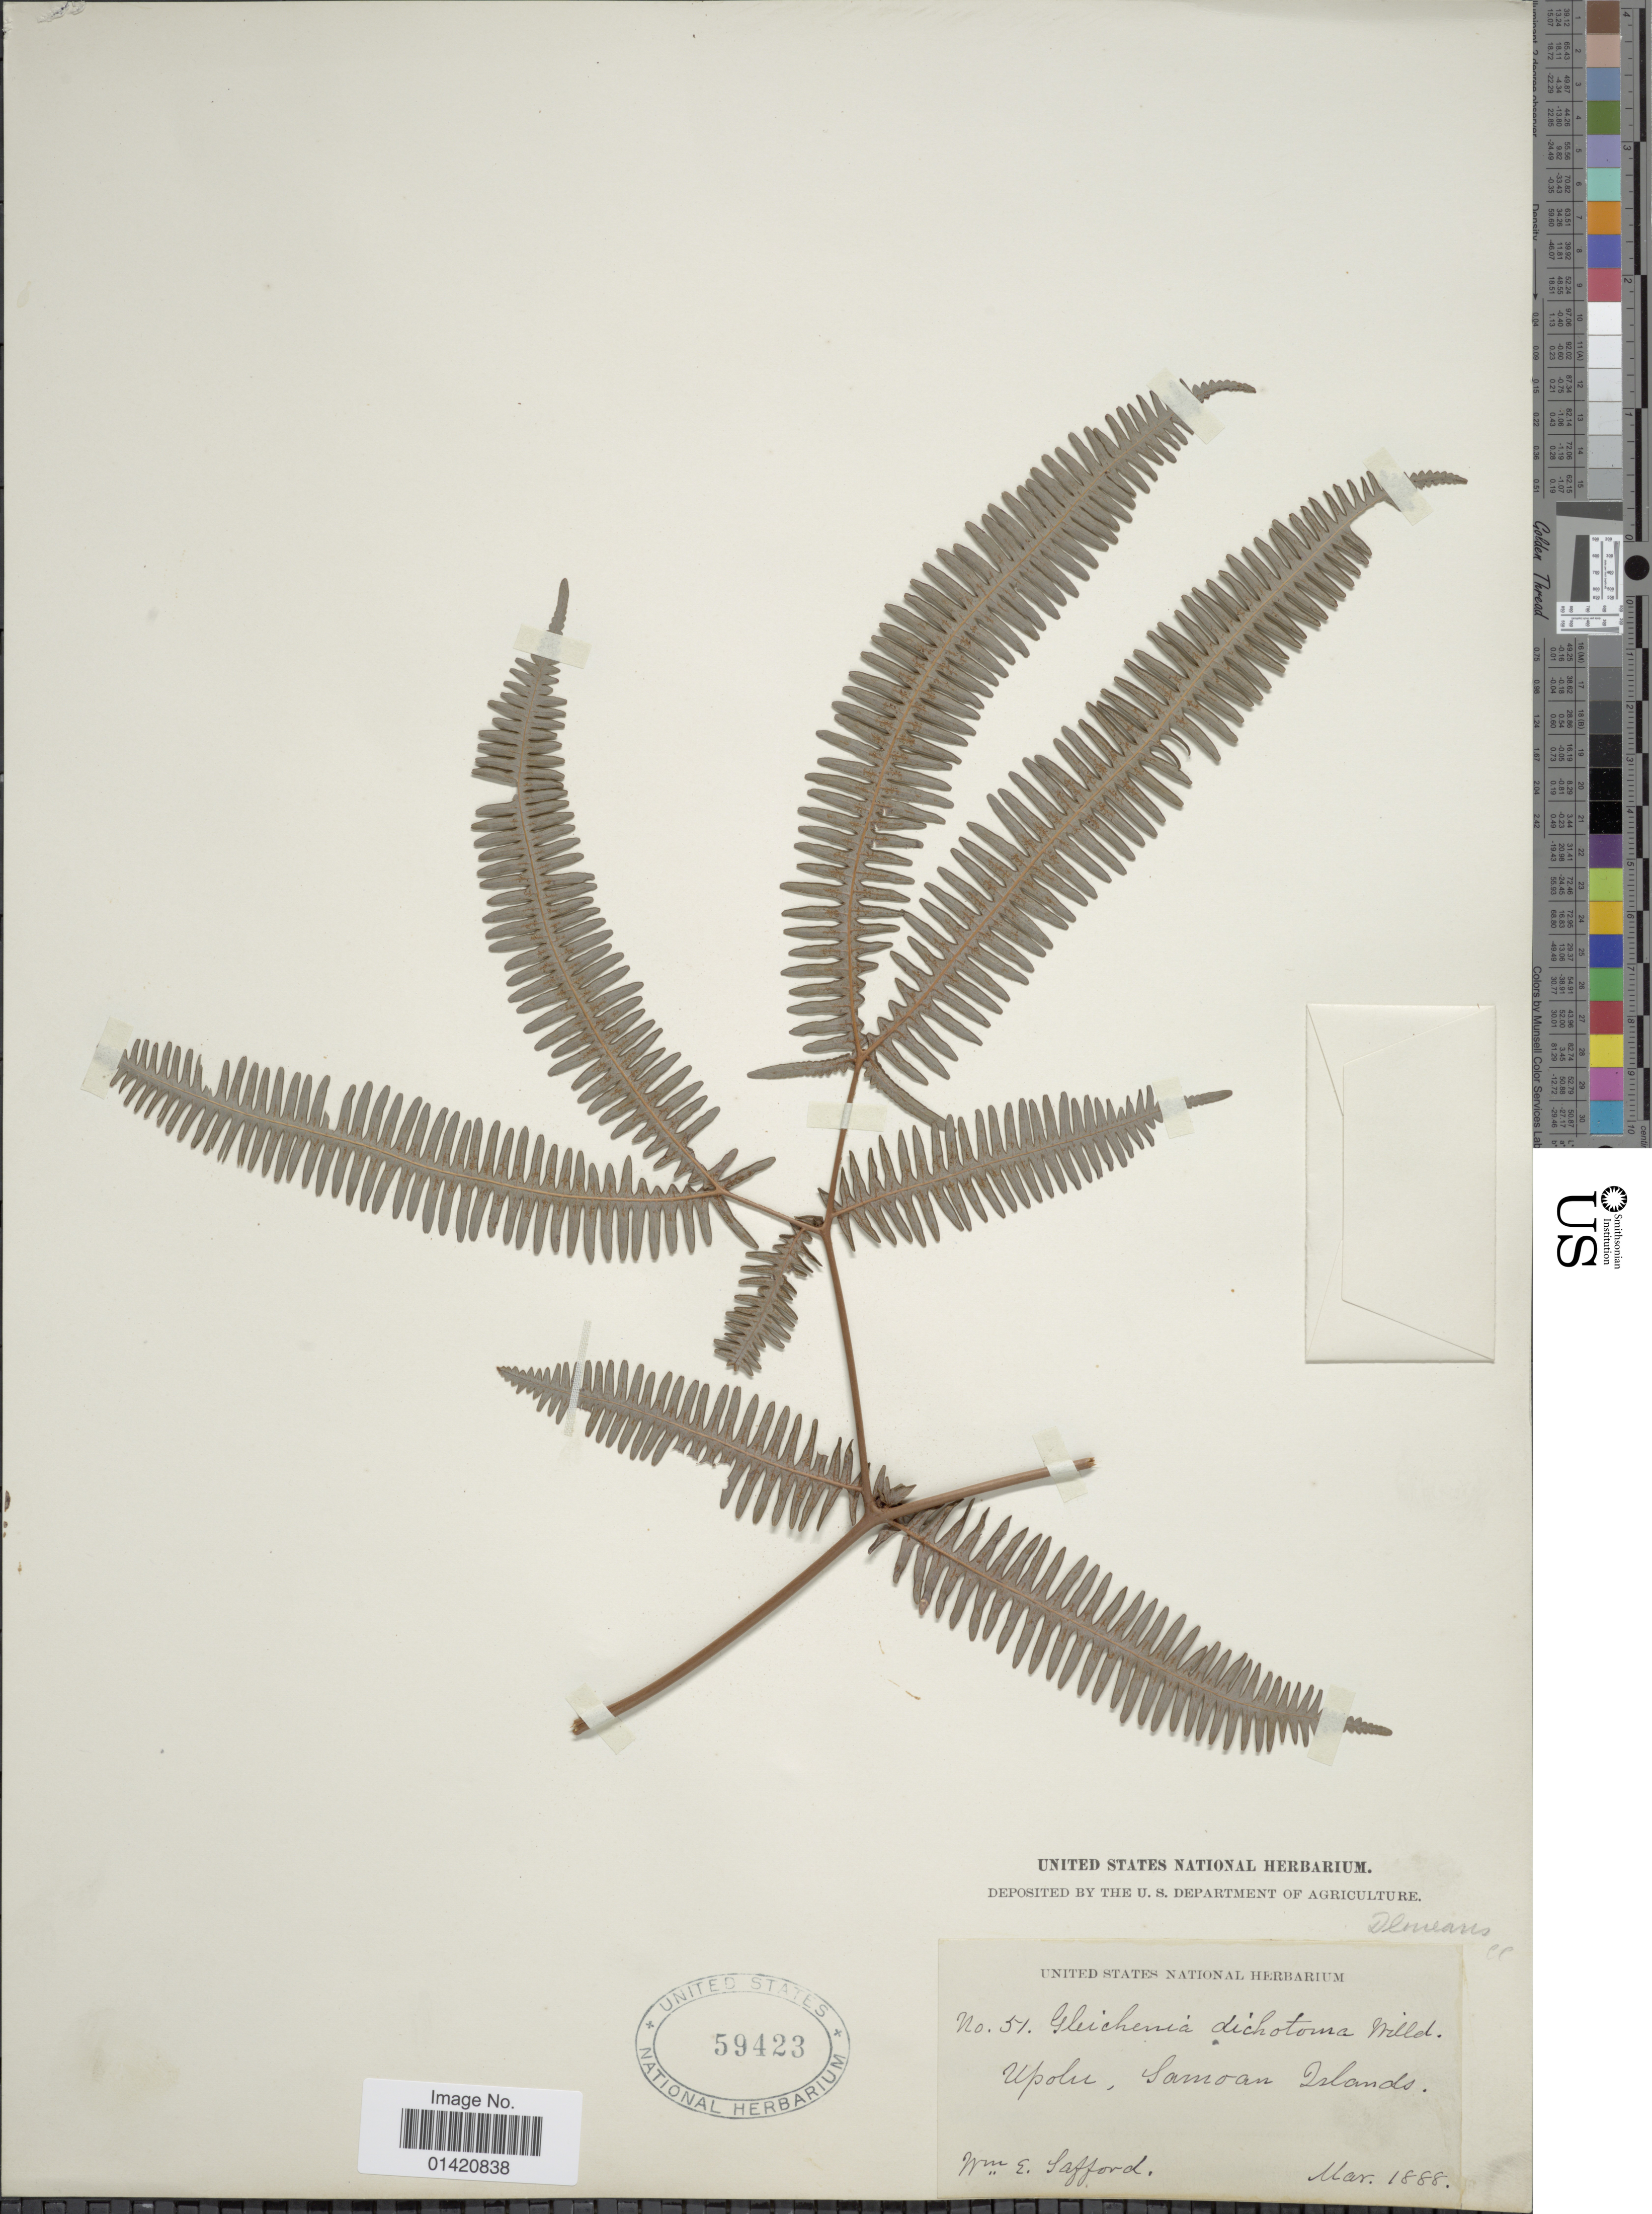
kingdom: Plantae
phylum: Tracheophyta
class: Polypodiopsida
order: Gleicheniales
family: Gleicheniaceae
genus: Dicranopteris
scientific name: Dicranopteris linearis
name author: (Burm. f.) Underw.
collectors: W. E. Safford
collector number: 51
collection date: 1888-03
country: Samoa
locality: Upolu, Samoan Islands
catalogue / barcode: US 59423